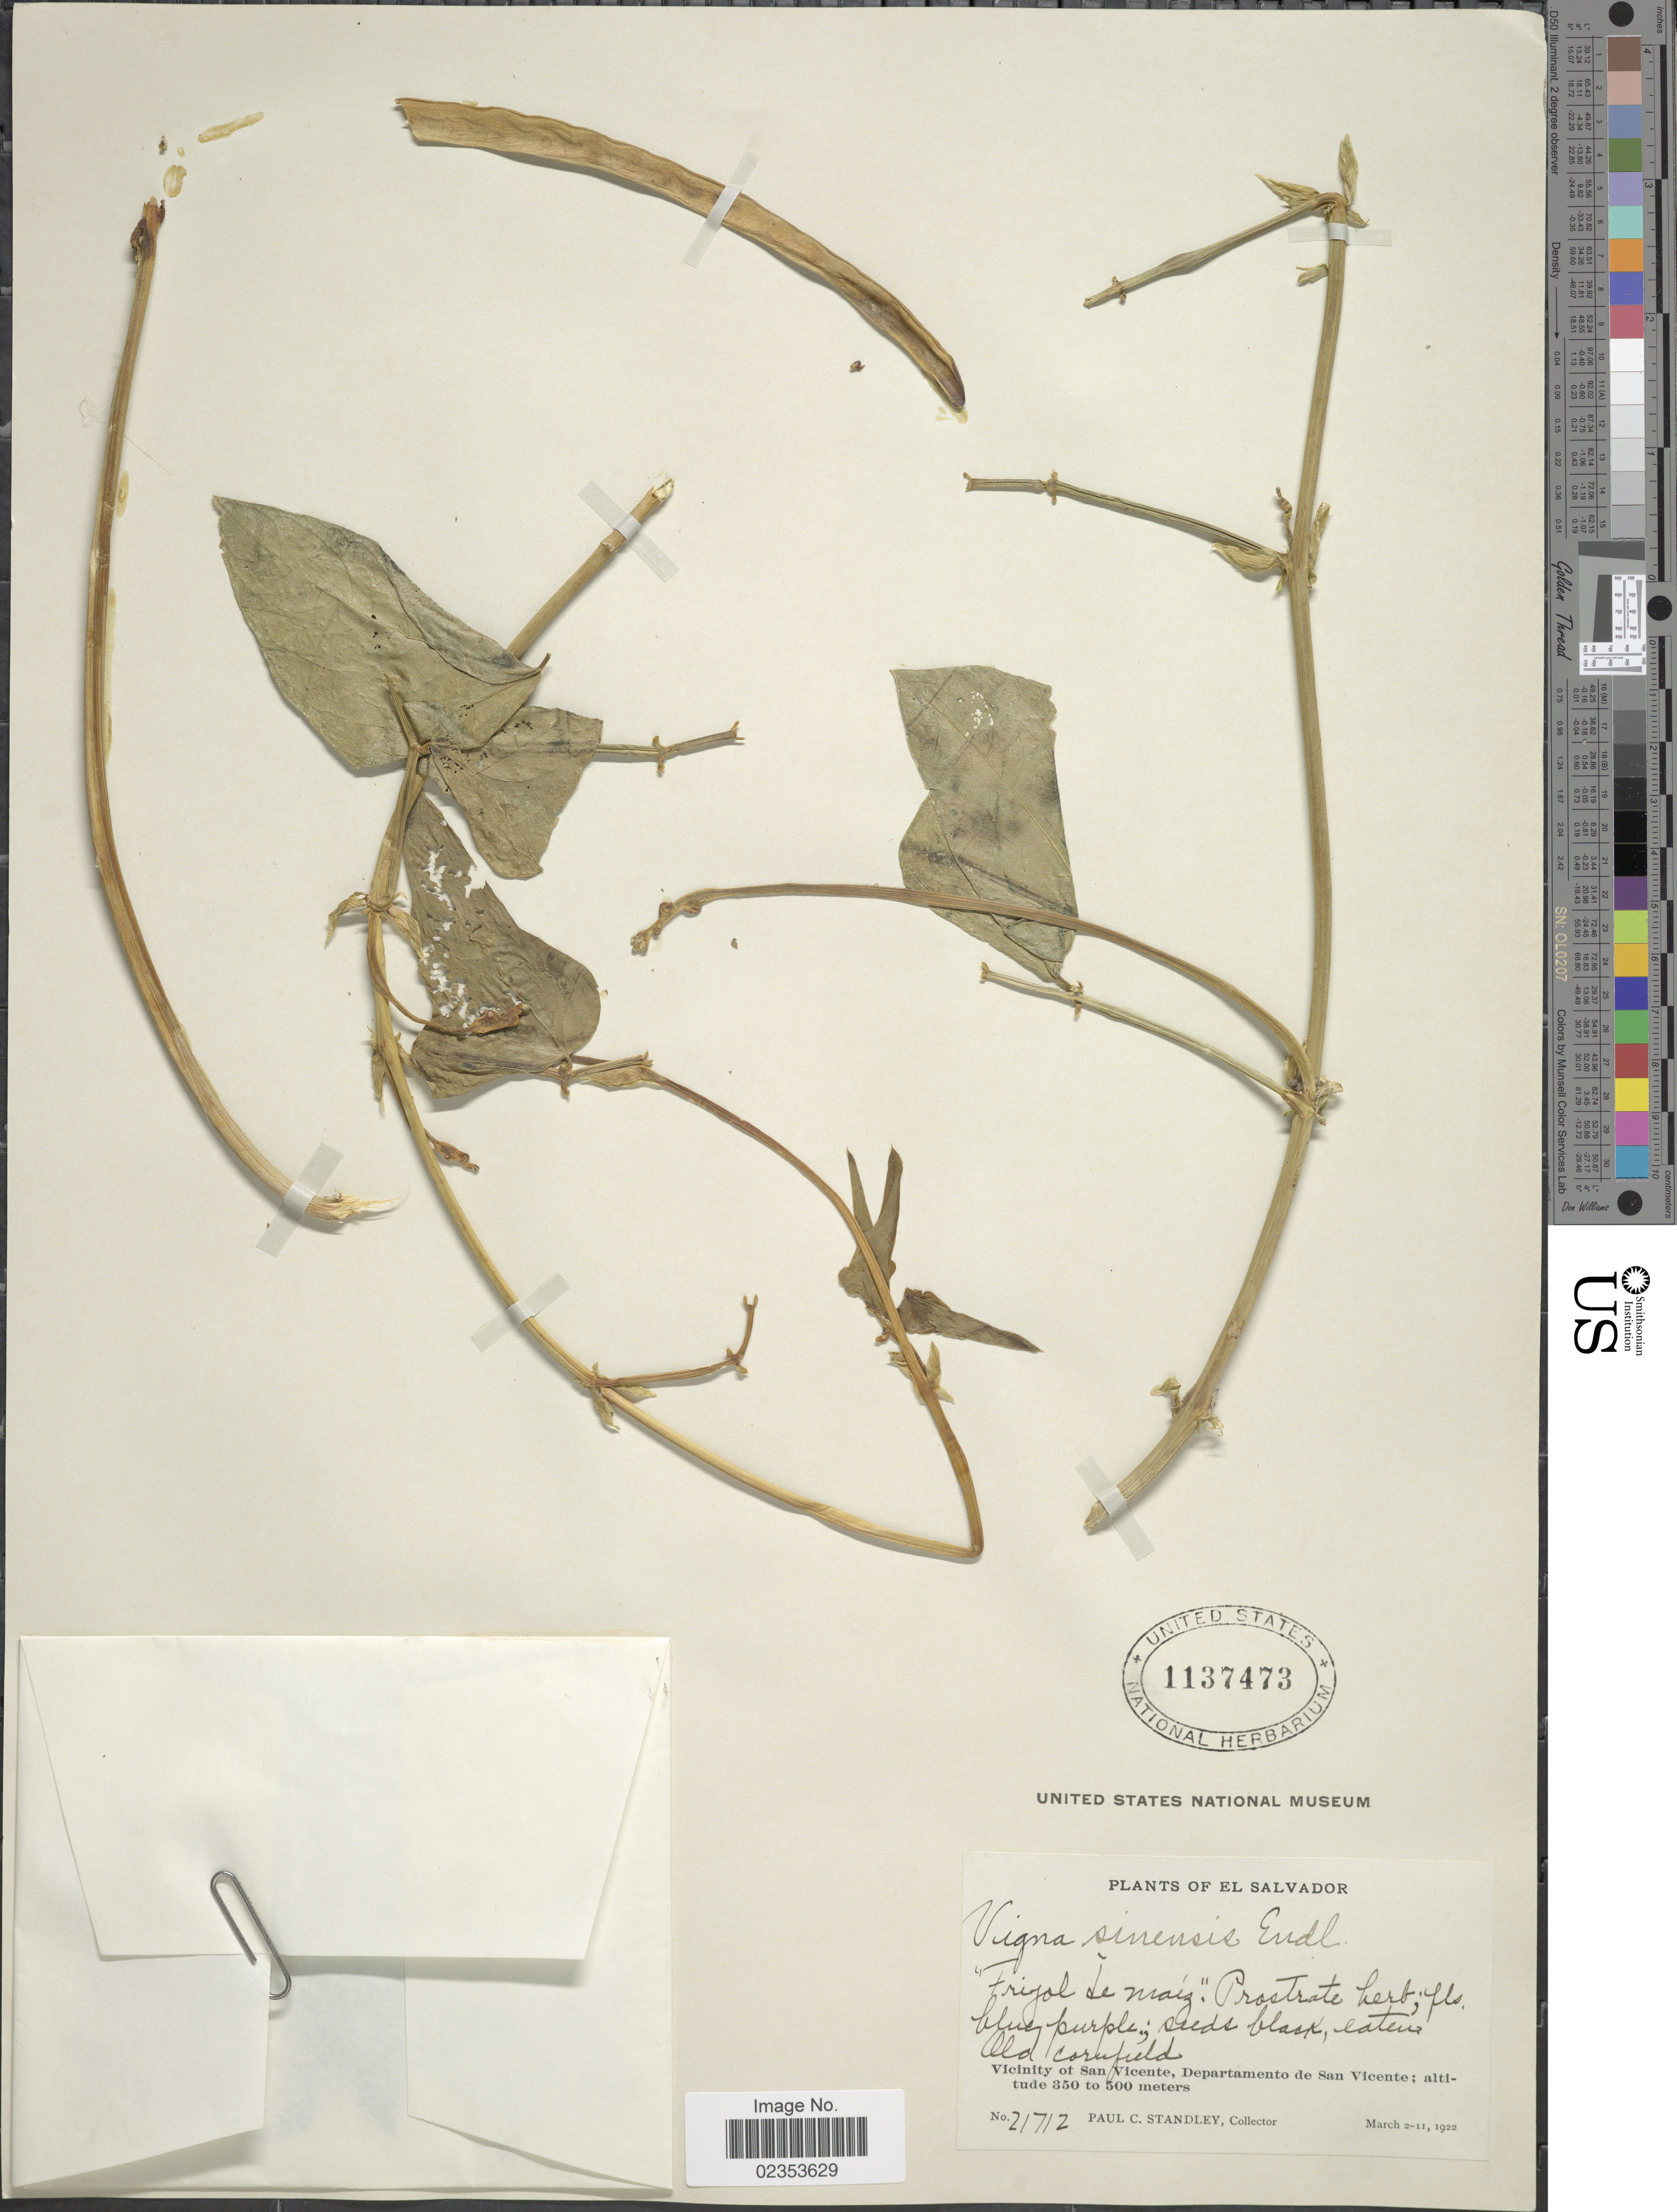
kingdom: Plantae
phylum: Tracheophyta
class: Magnoliopsida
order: Fabales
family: Fabaceae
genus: Vigna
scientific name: Vigna unguiculata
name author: (L.) Walp.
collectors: P. C. Standley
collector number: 21712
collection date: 1922-02-03/1922-03-11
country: El Salvador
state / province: San Vincente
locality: Old cornfield, Vicinity of San Vicente, Departamento de San Vicente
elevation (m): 350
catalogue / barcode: US 1137473